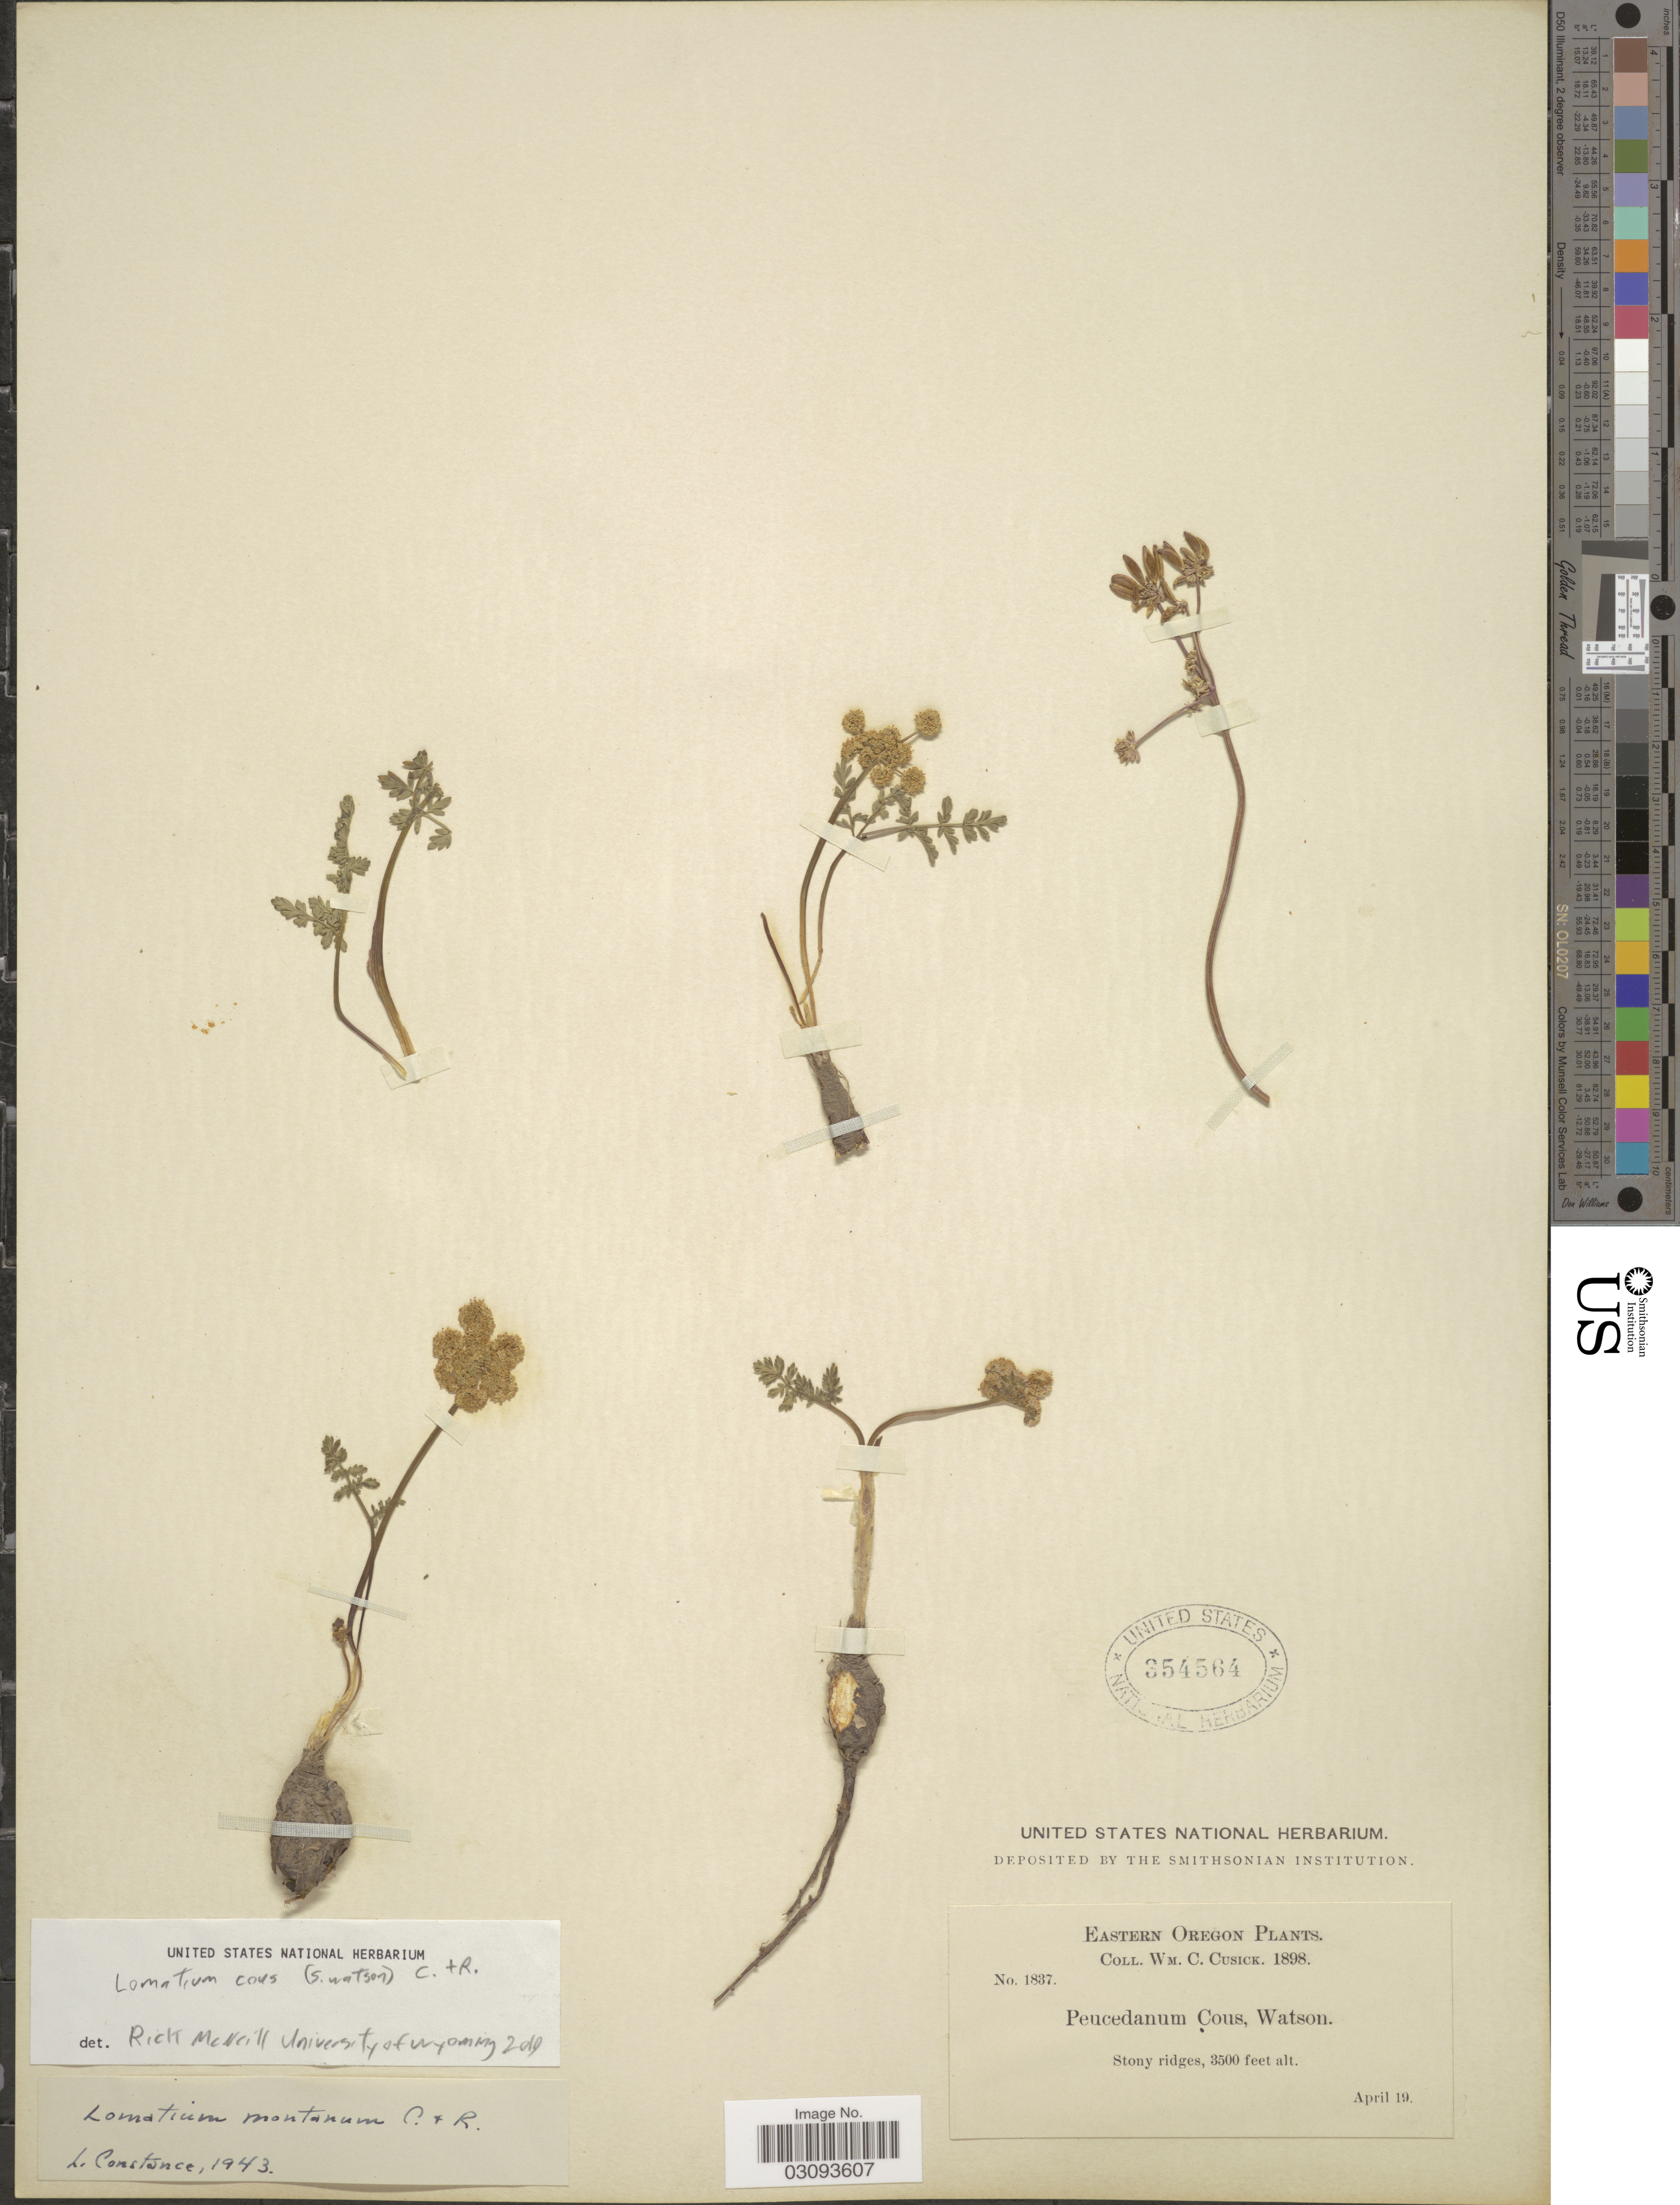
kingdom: Plantae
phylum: Tracheophyta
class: Magnoliopsida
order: Apiales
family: Apiaceae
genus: Lomatium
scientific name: Lomatium cous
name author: (S. Watson) J.M. Coult. & Rose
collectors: W. C. Cusick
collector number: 1837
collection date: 1898-04-19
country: United States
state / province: Oregon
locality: Eastern Oregon.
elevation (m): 1067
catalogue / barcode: US 354564